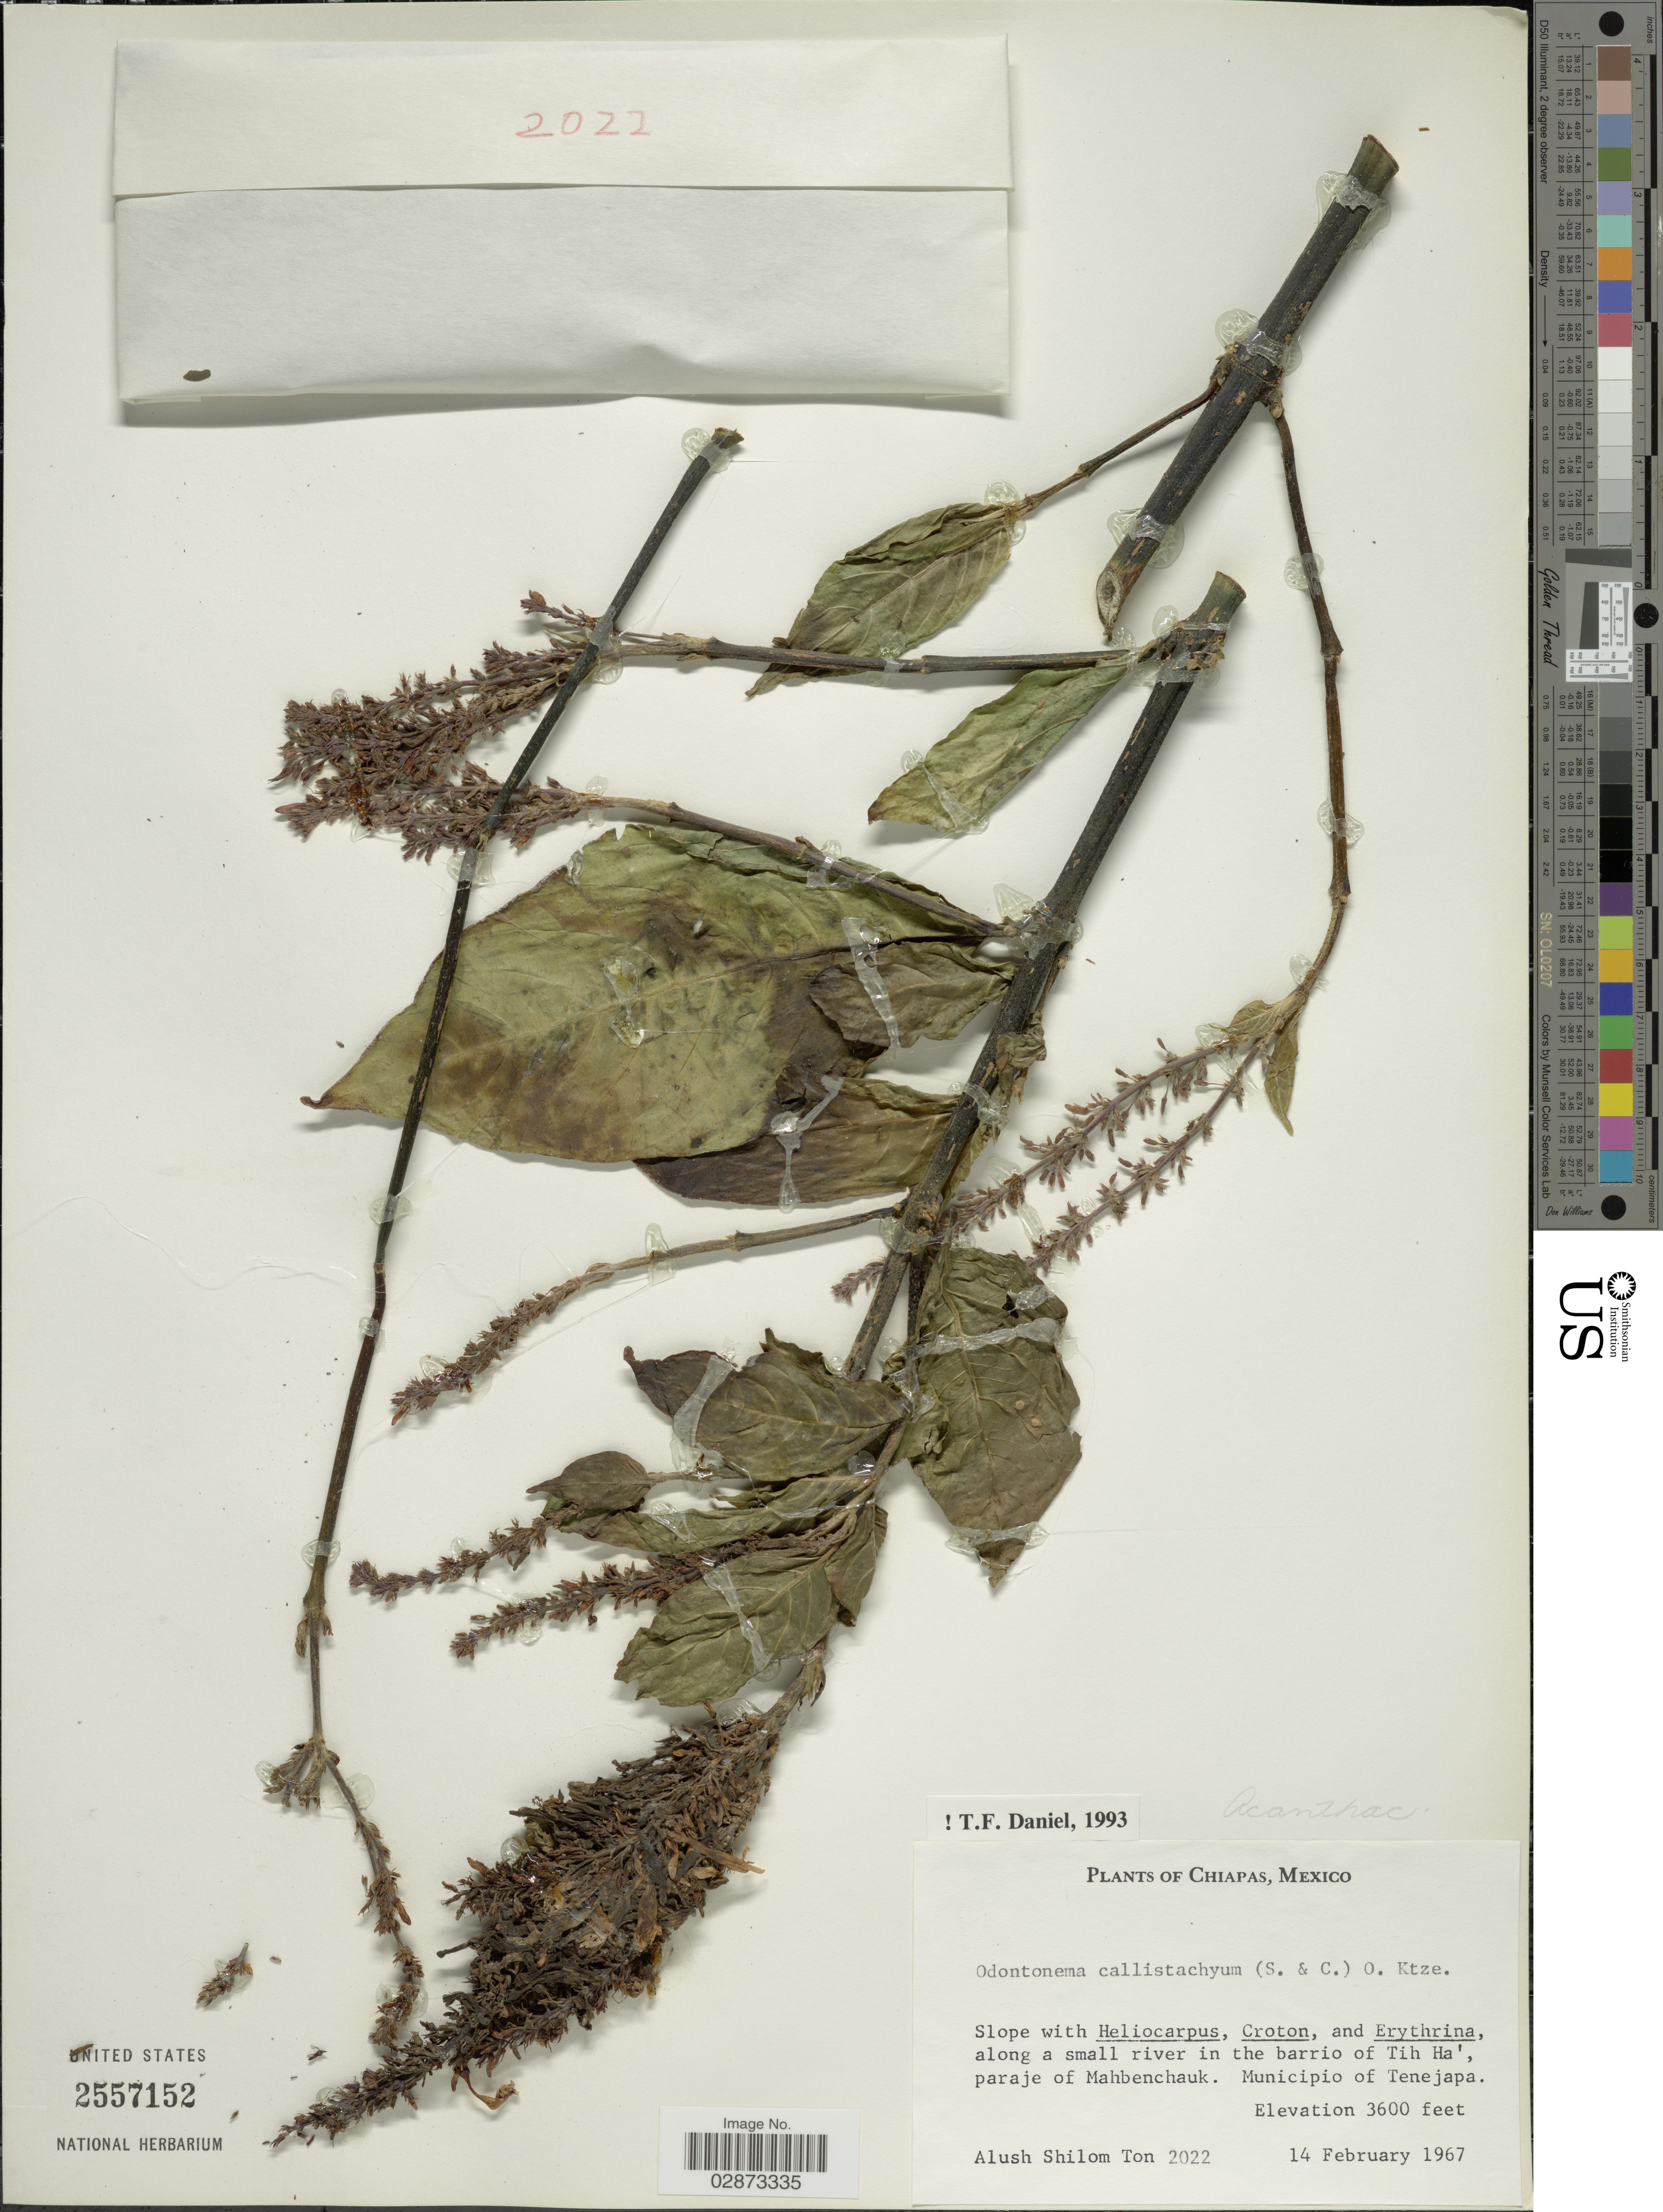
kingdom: Plantae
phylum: Tracheophyta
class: Magnoliopsida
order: Lamiales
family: Acanthaceae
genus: Odontonema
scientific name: Odontonema callistachyum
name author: (Schltdl. & Cham.) Kuntze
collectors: A. S. Ton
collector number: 2022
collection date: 1967-02-14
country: Mexico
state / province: Chiapas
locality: Along a small river in the barrio of Tih Ha', paraje of Mahbenchauk. Municipio of Tenejapa.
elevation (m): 1097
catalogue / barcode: US 2557152